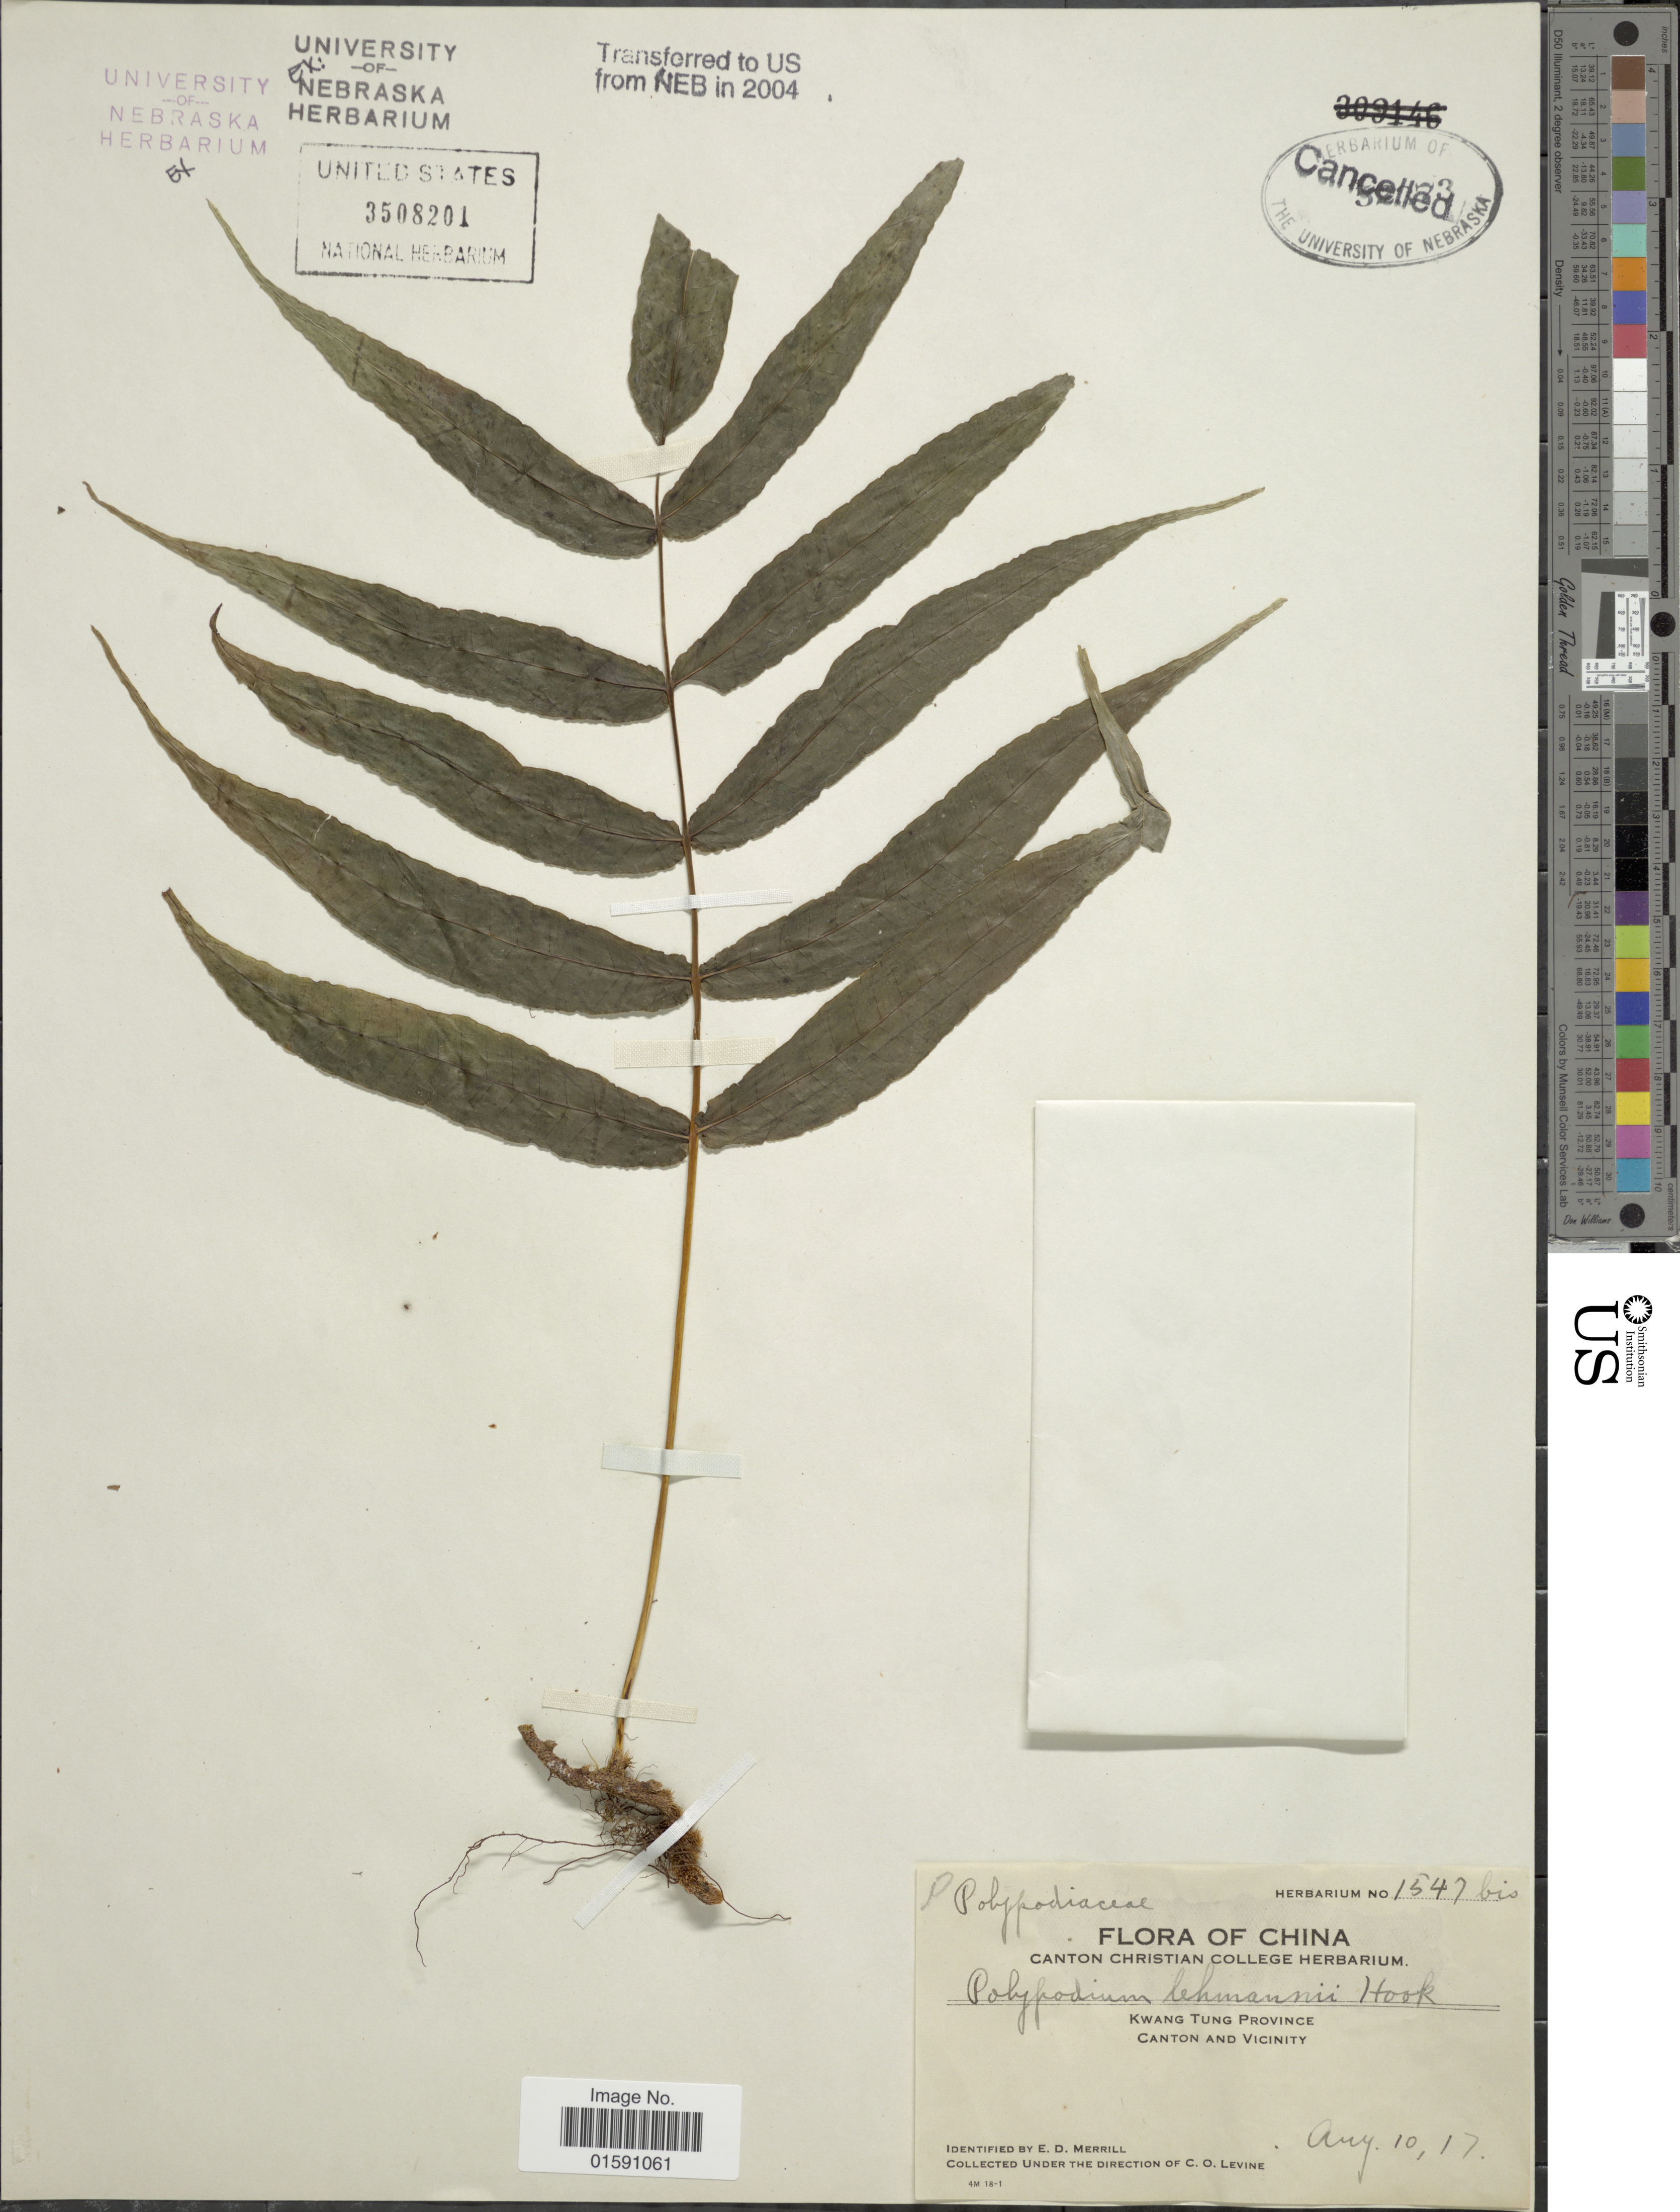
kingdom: Plantae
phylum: Tracheophyta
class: Polypodiopsida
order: Polypodiales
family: Polypodiaceae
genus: Arthromeris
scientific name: Arthromeris lehmannii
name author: (Mett.) Ching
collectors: C. O. Levine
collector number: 1547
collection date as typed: Transcribed d/m/y: 10/8/17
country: China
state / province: Guangdong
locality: Kwangtungn province, Canton and vicinity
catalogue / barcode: US 3508201